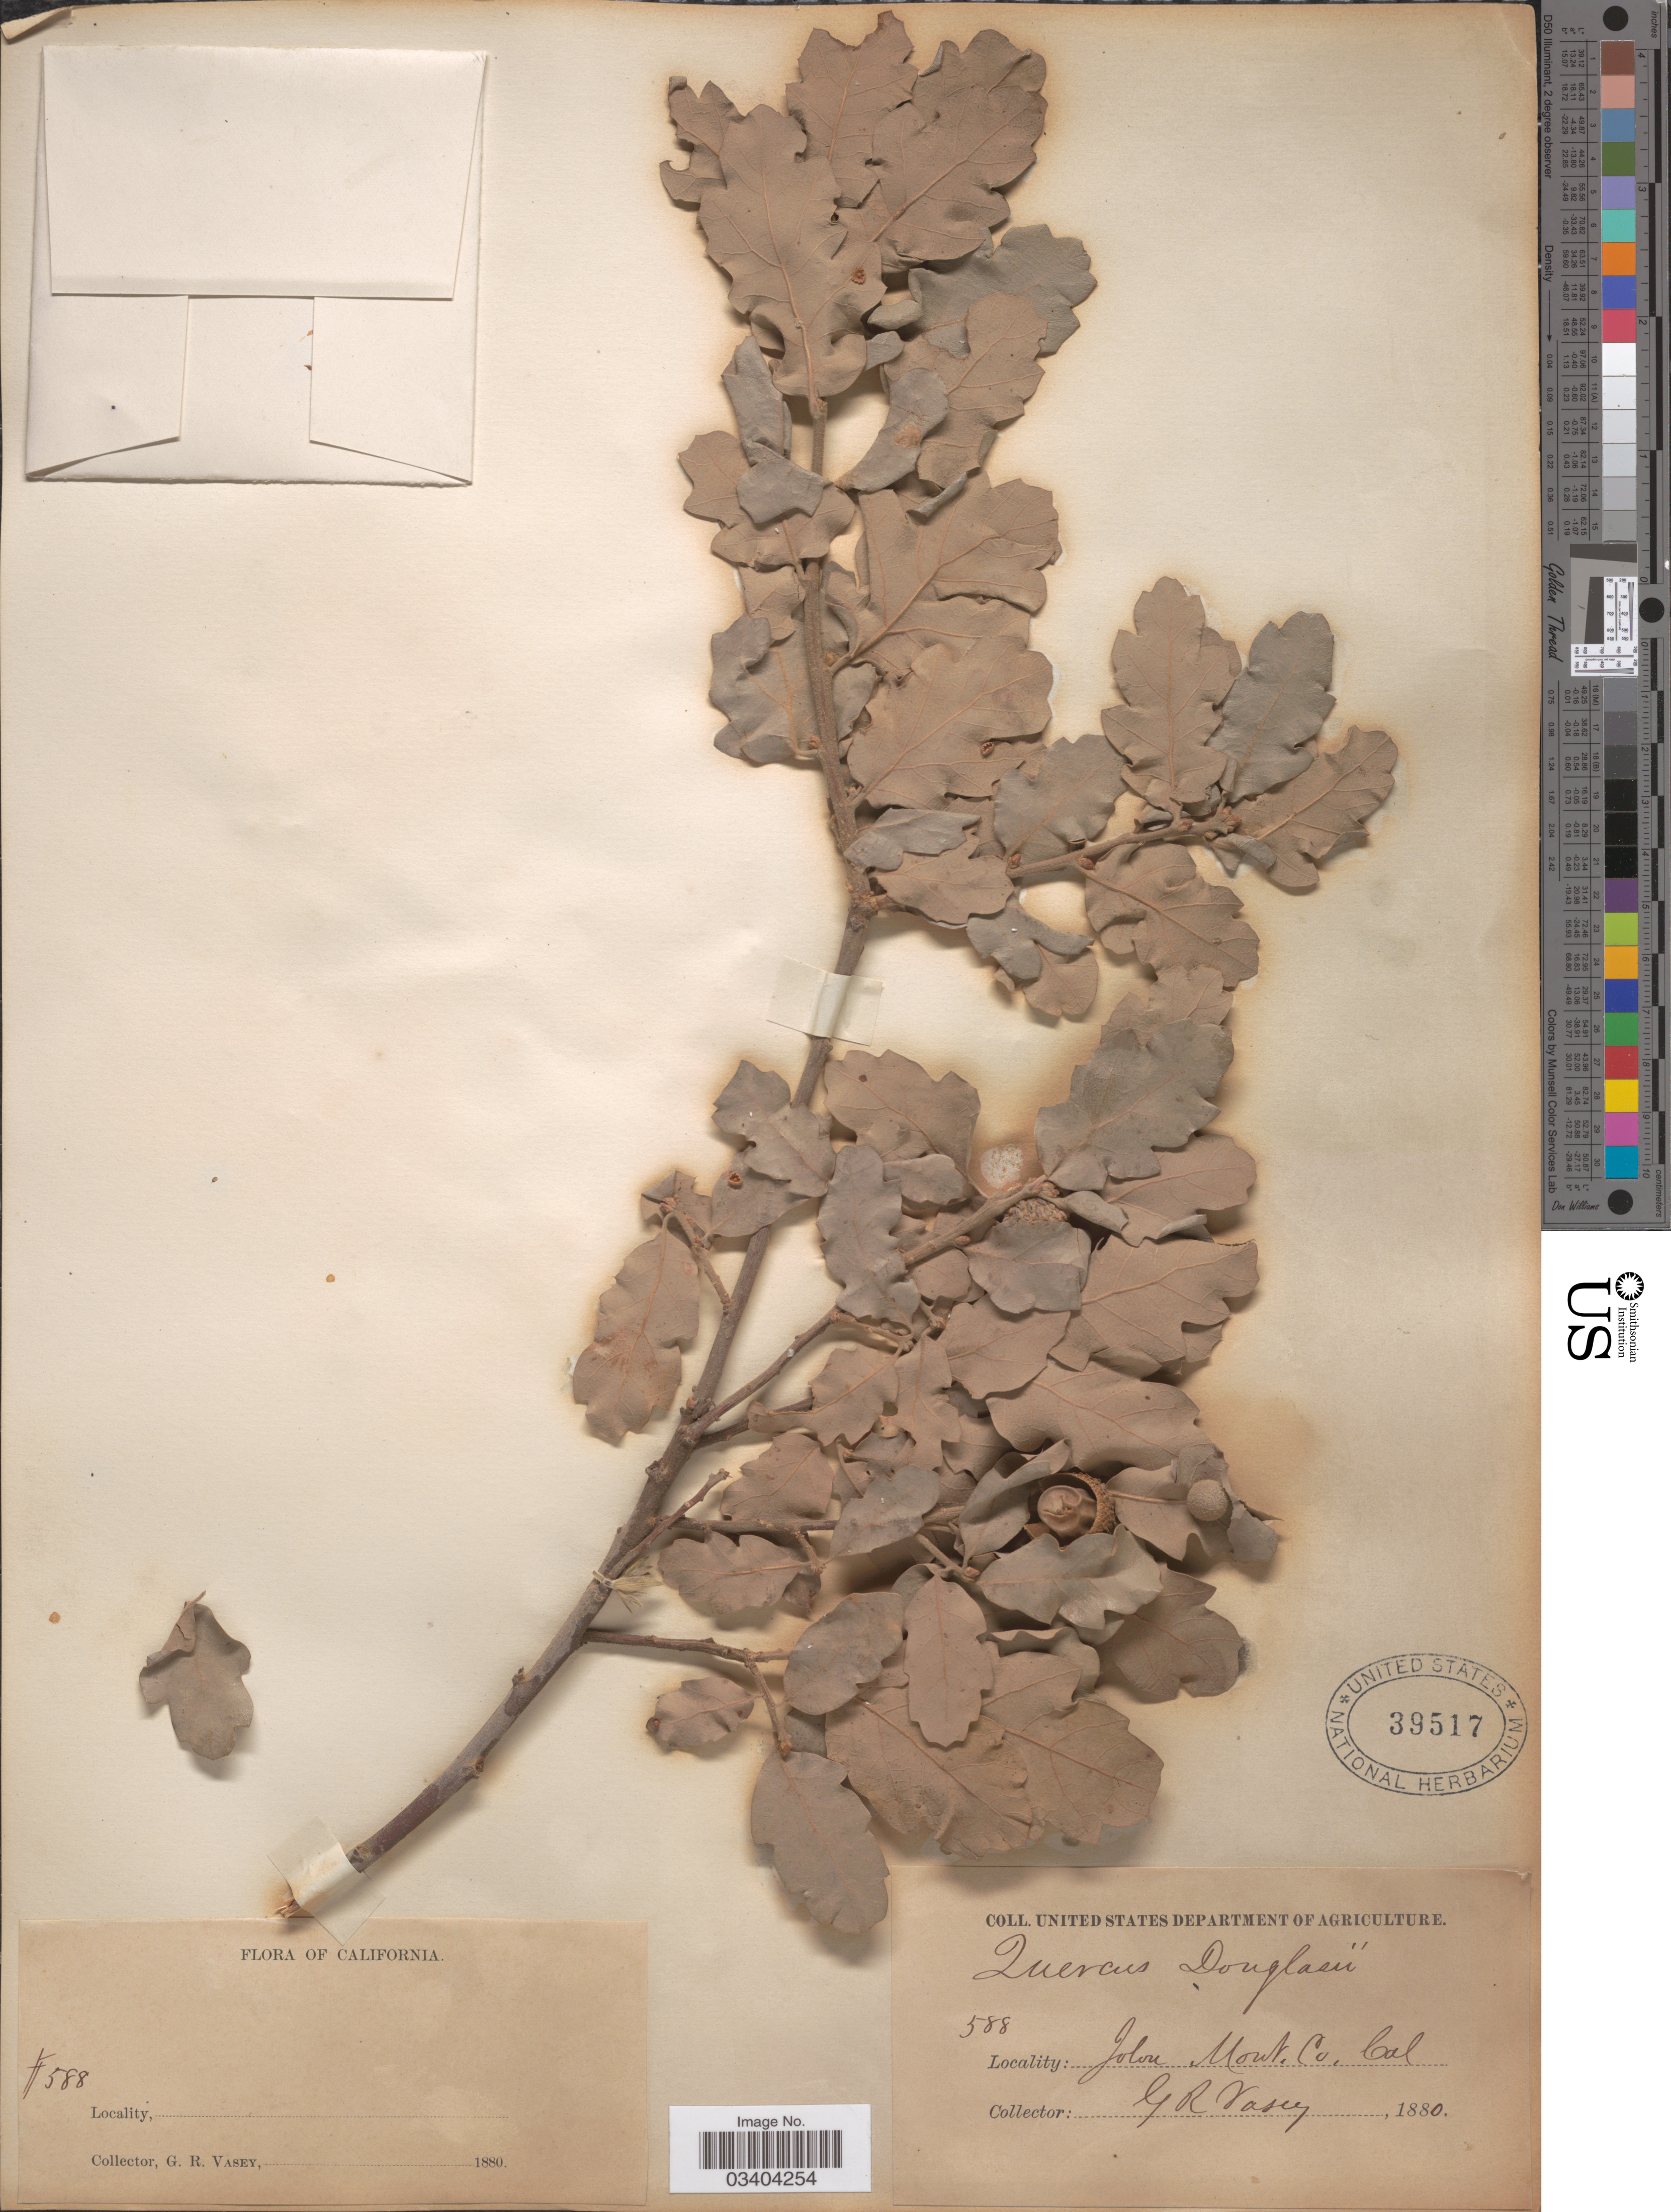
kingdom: Plantae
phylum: Tracheophyta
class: Magnoliopsida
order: Fagales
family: Fagaceae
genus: Quercus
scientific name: Quercus douglasii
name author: Hook. & Arn.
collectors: G. R. Vasey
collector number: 588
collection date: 1880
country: United States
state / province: California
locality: Jolon Mont. Co.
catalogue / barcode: US 39517